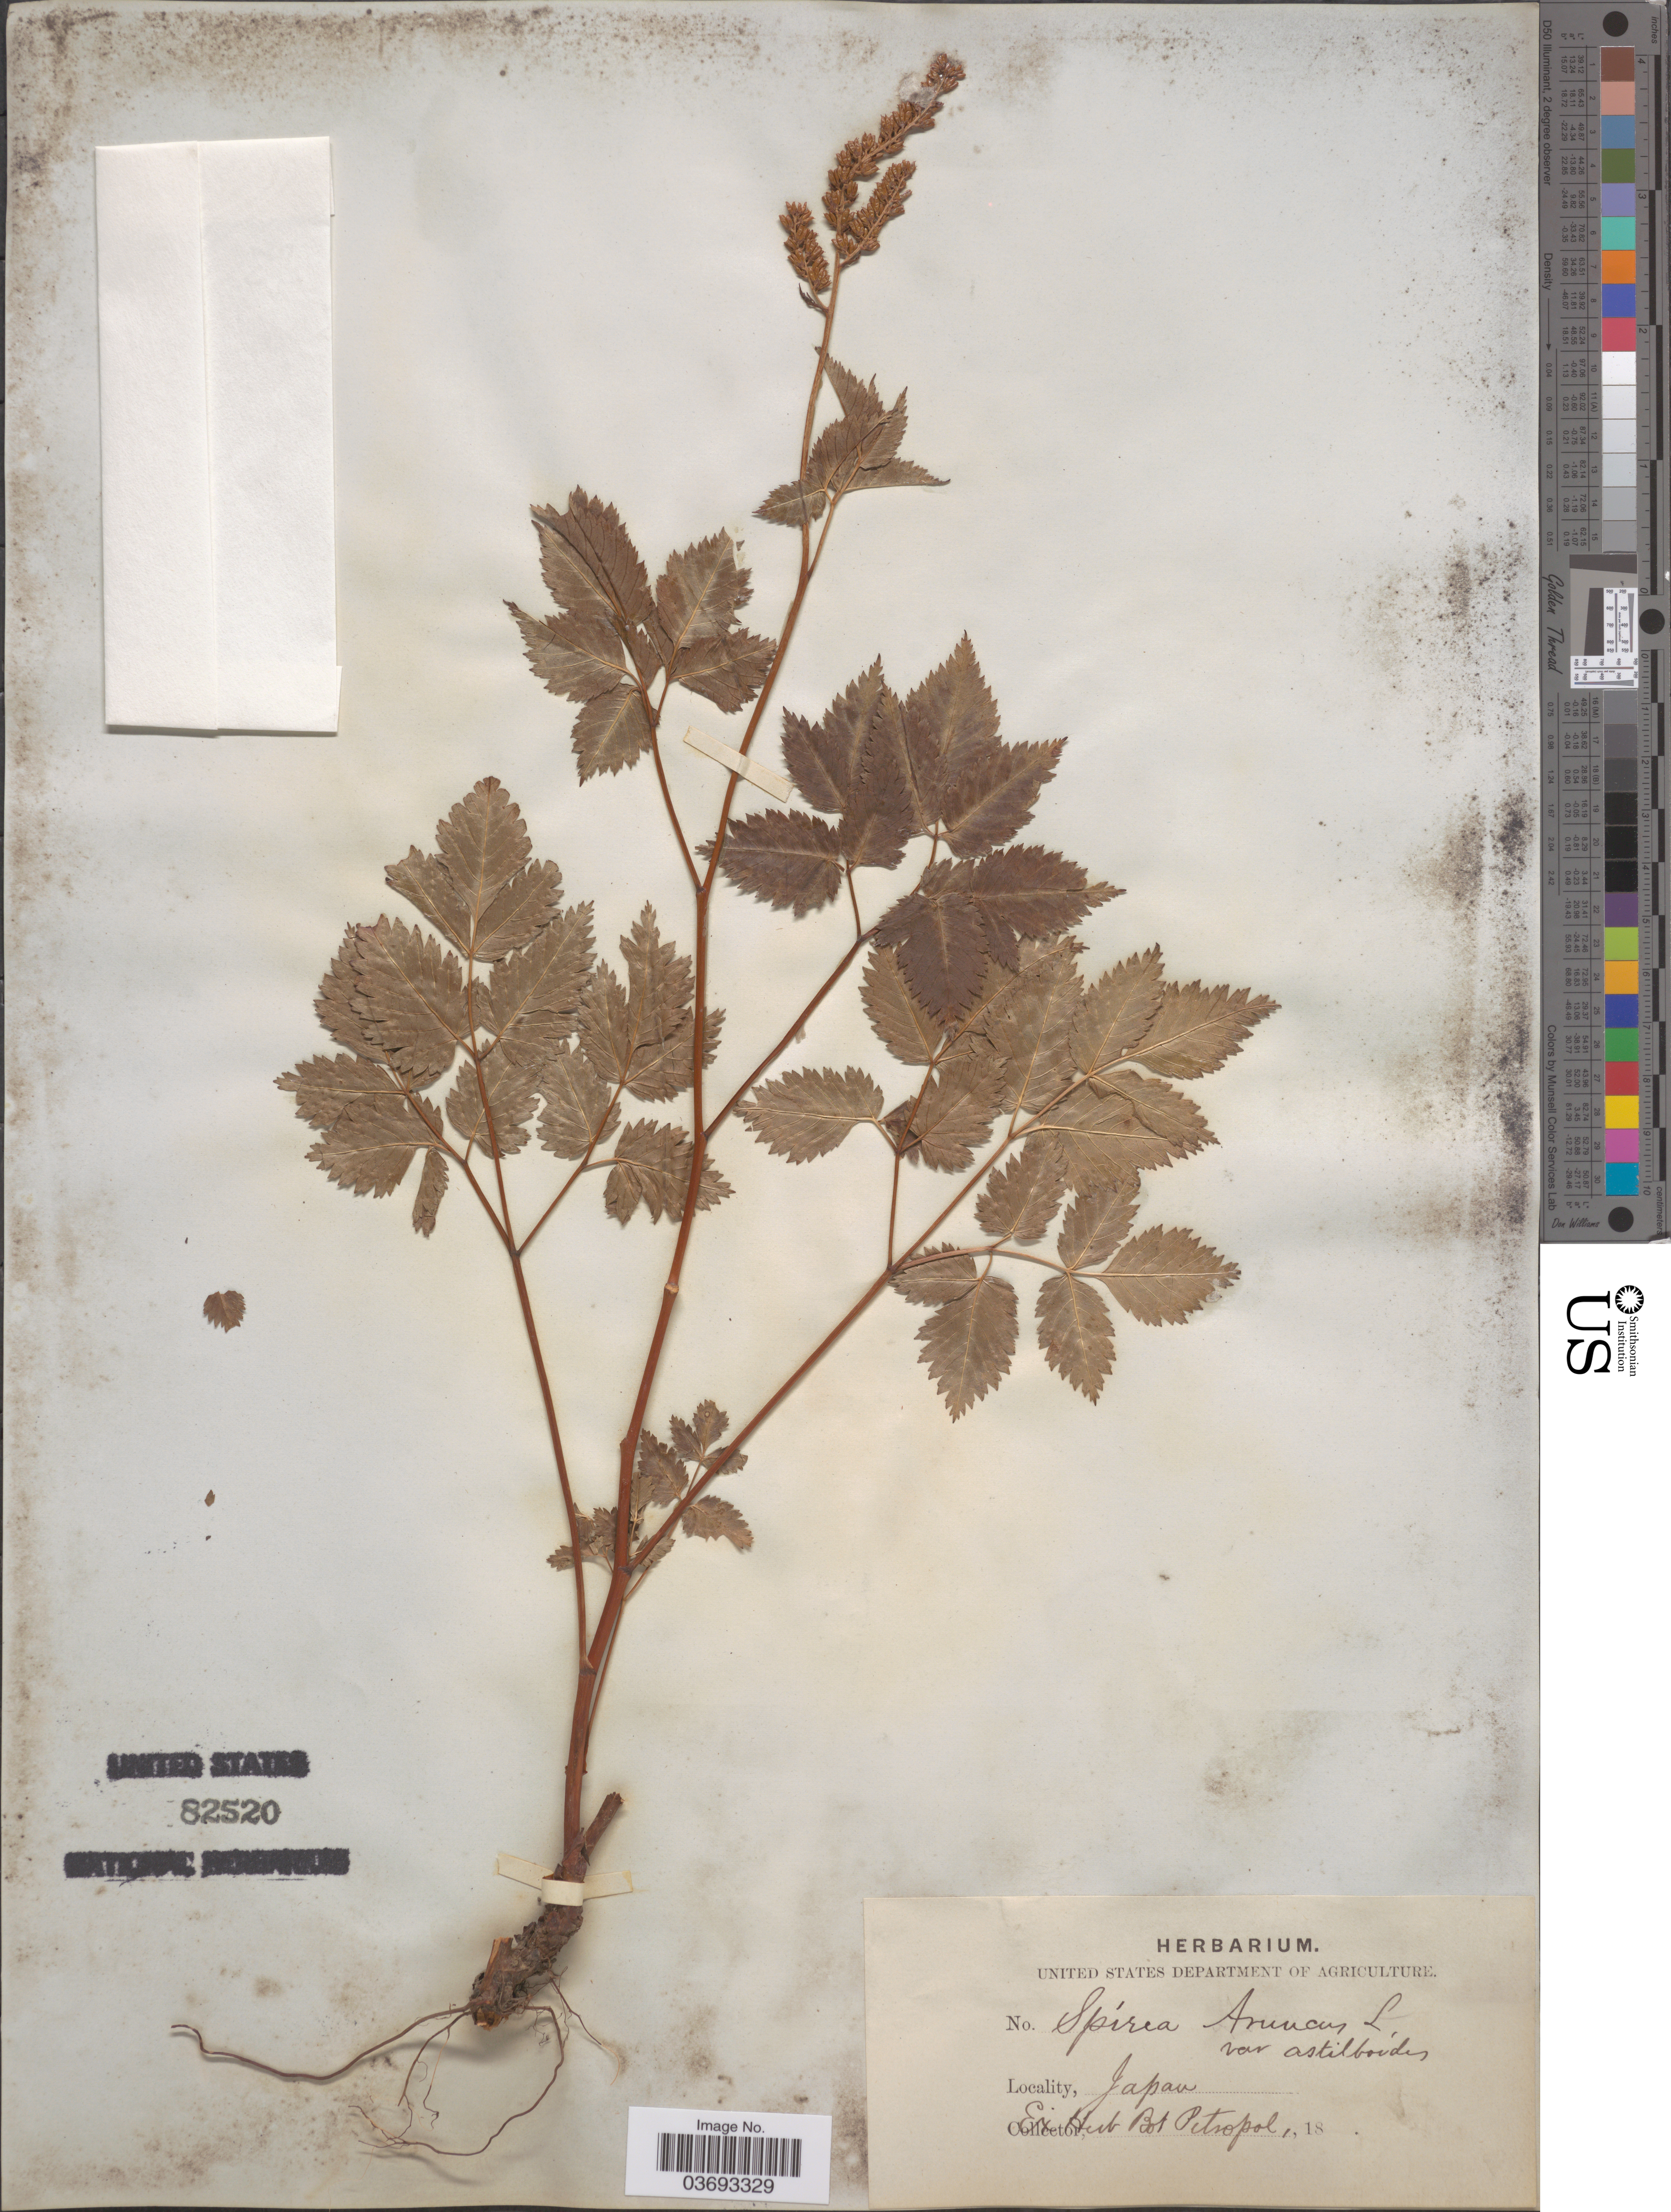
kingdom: Plantae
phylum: Tracheophyta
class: Magnoliopsida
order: Rosales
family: Rosaceae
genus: Spiraea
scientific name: Spiraea aruncus var. astilboides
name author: Maxim.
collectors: ex Horto Bot. Petropolitano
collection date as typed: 18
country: Japan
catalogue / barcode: US 82520